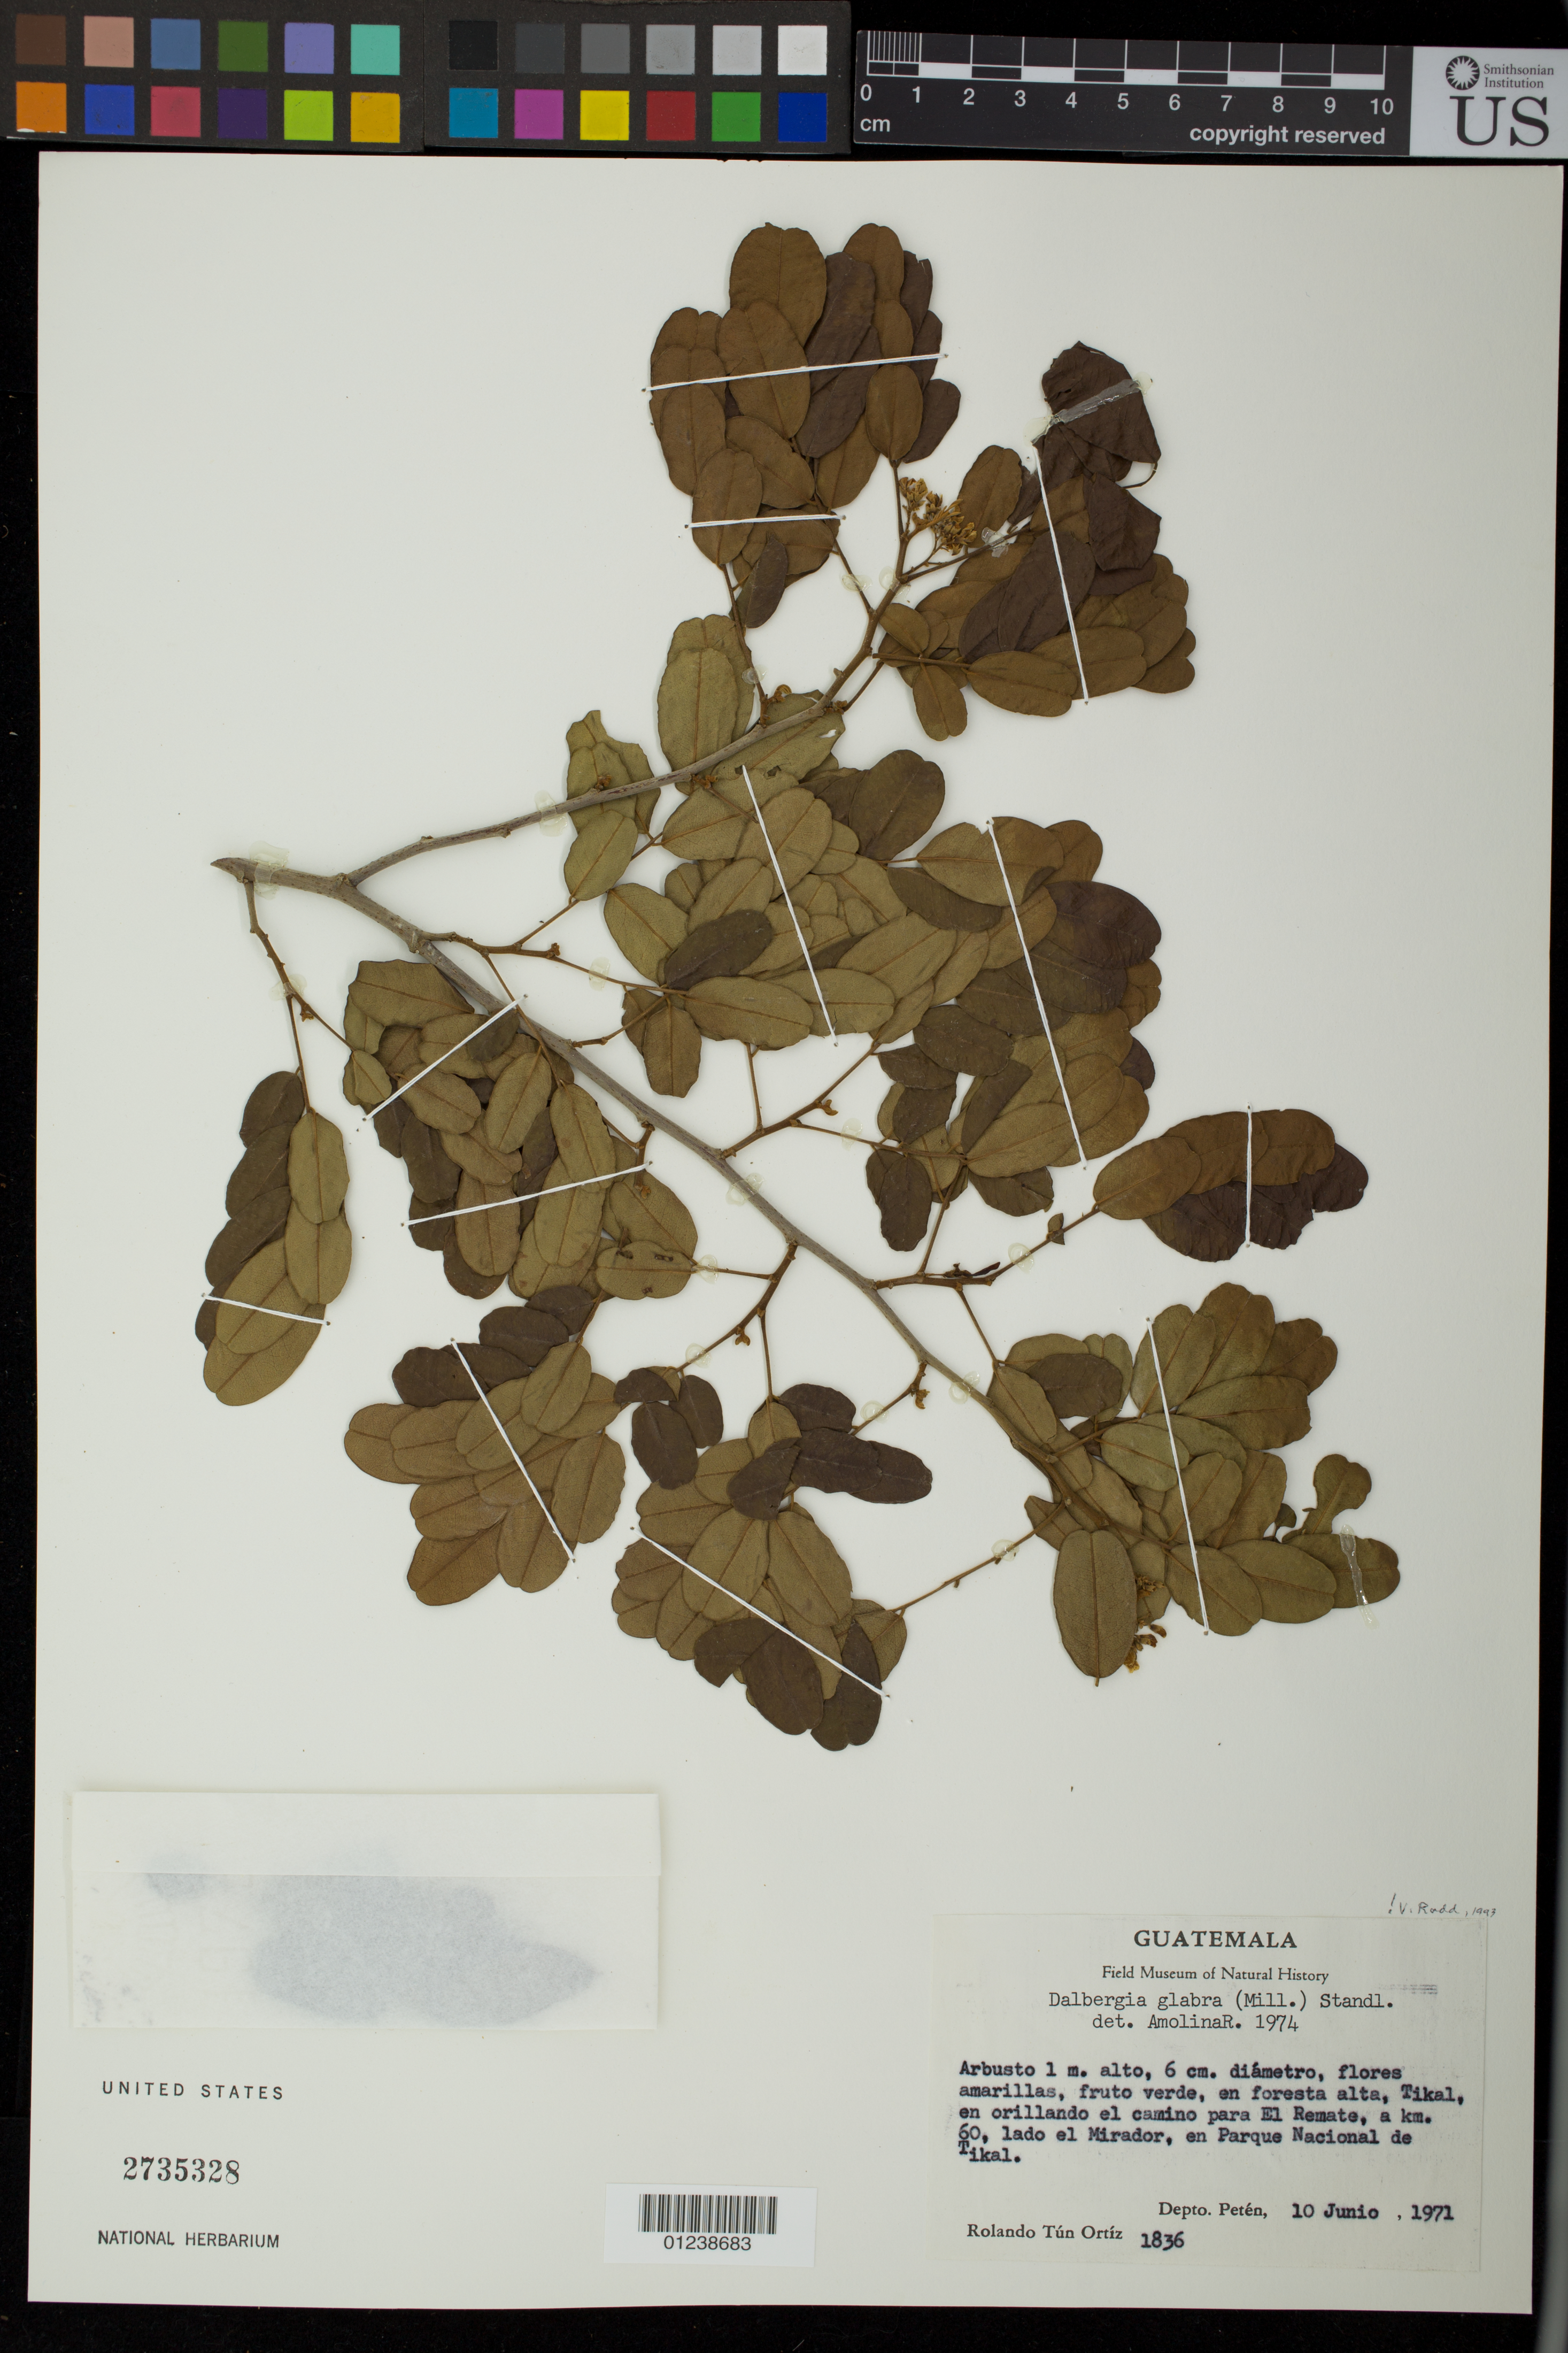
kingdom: Plantae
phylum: Tracheophyta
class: Magnoliopsida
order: Fabales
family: Fabaceae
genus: Dalbergia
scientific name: Dalbergia glabra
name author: (Mill.) Standl.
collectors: R. Tún Ortiz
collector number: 1836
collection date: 1971-06-10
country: Guatemala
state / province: El Petén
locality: Tikal, en orillando el camino para El Remate, a km. 60, lado el Mirador, en Parque Nacional de Tikal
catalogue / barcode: US 2735328